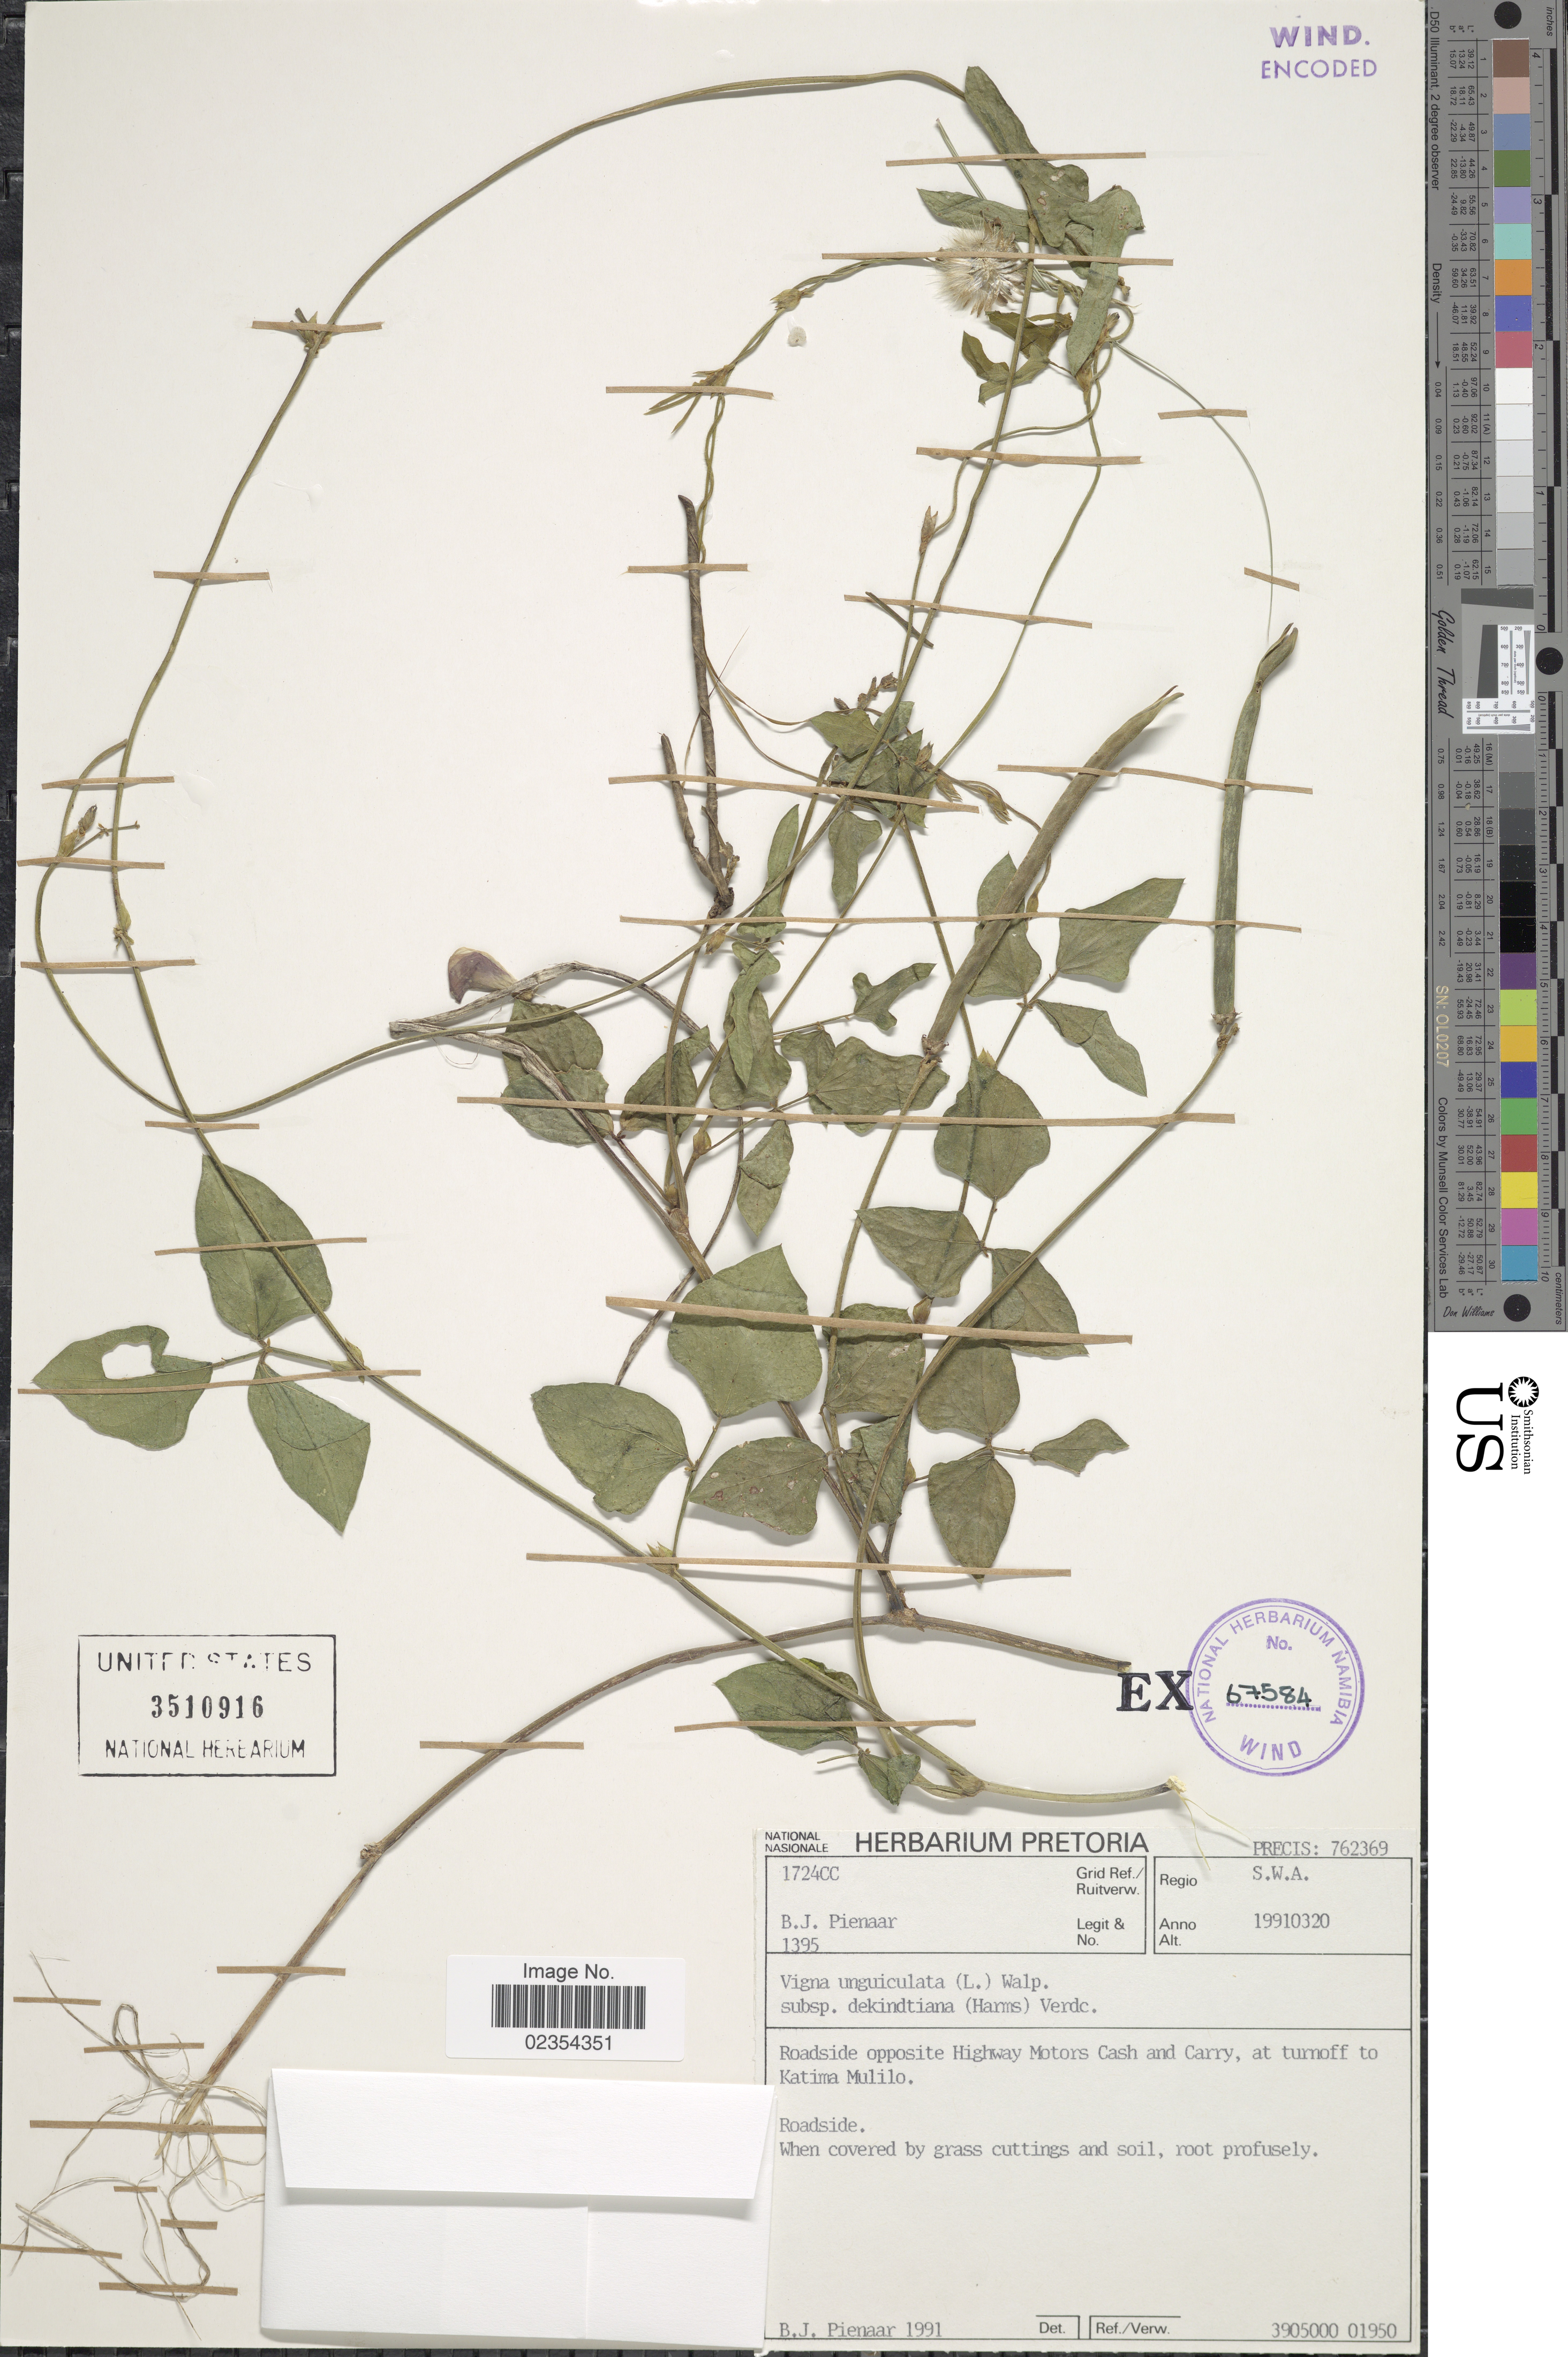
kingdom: Plantae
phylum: Tracheophyta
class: Magnoliopsida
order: Fabales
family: Fabaceae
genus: Vigna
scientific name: Vigna unguiculata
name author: (L.) Walp.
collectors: B. Pienaar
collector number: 1991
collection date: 1991-03-20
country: Namibia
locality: S.W.A., roadside opposite Highway Motors Cash and Carry, at turnoff to Katima Mulilo, roadside, Grif Ref. 1724CC..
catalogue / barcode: US 3510916